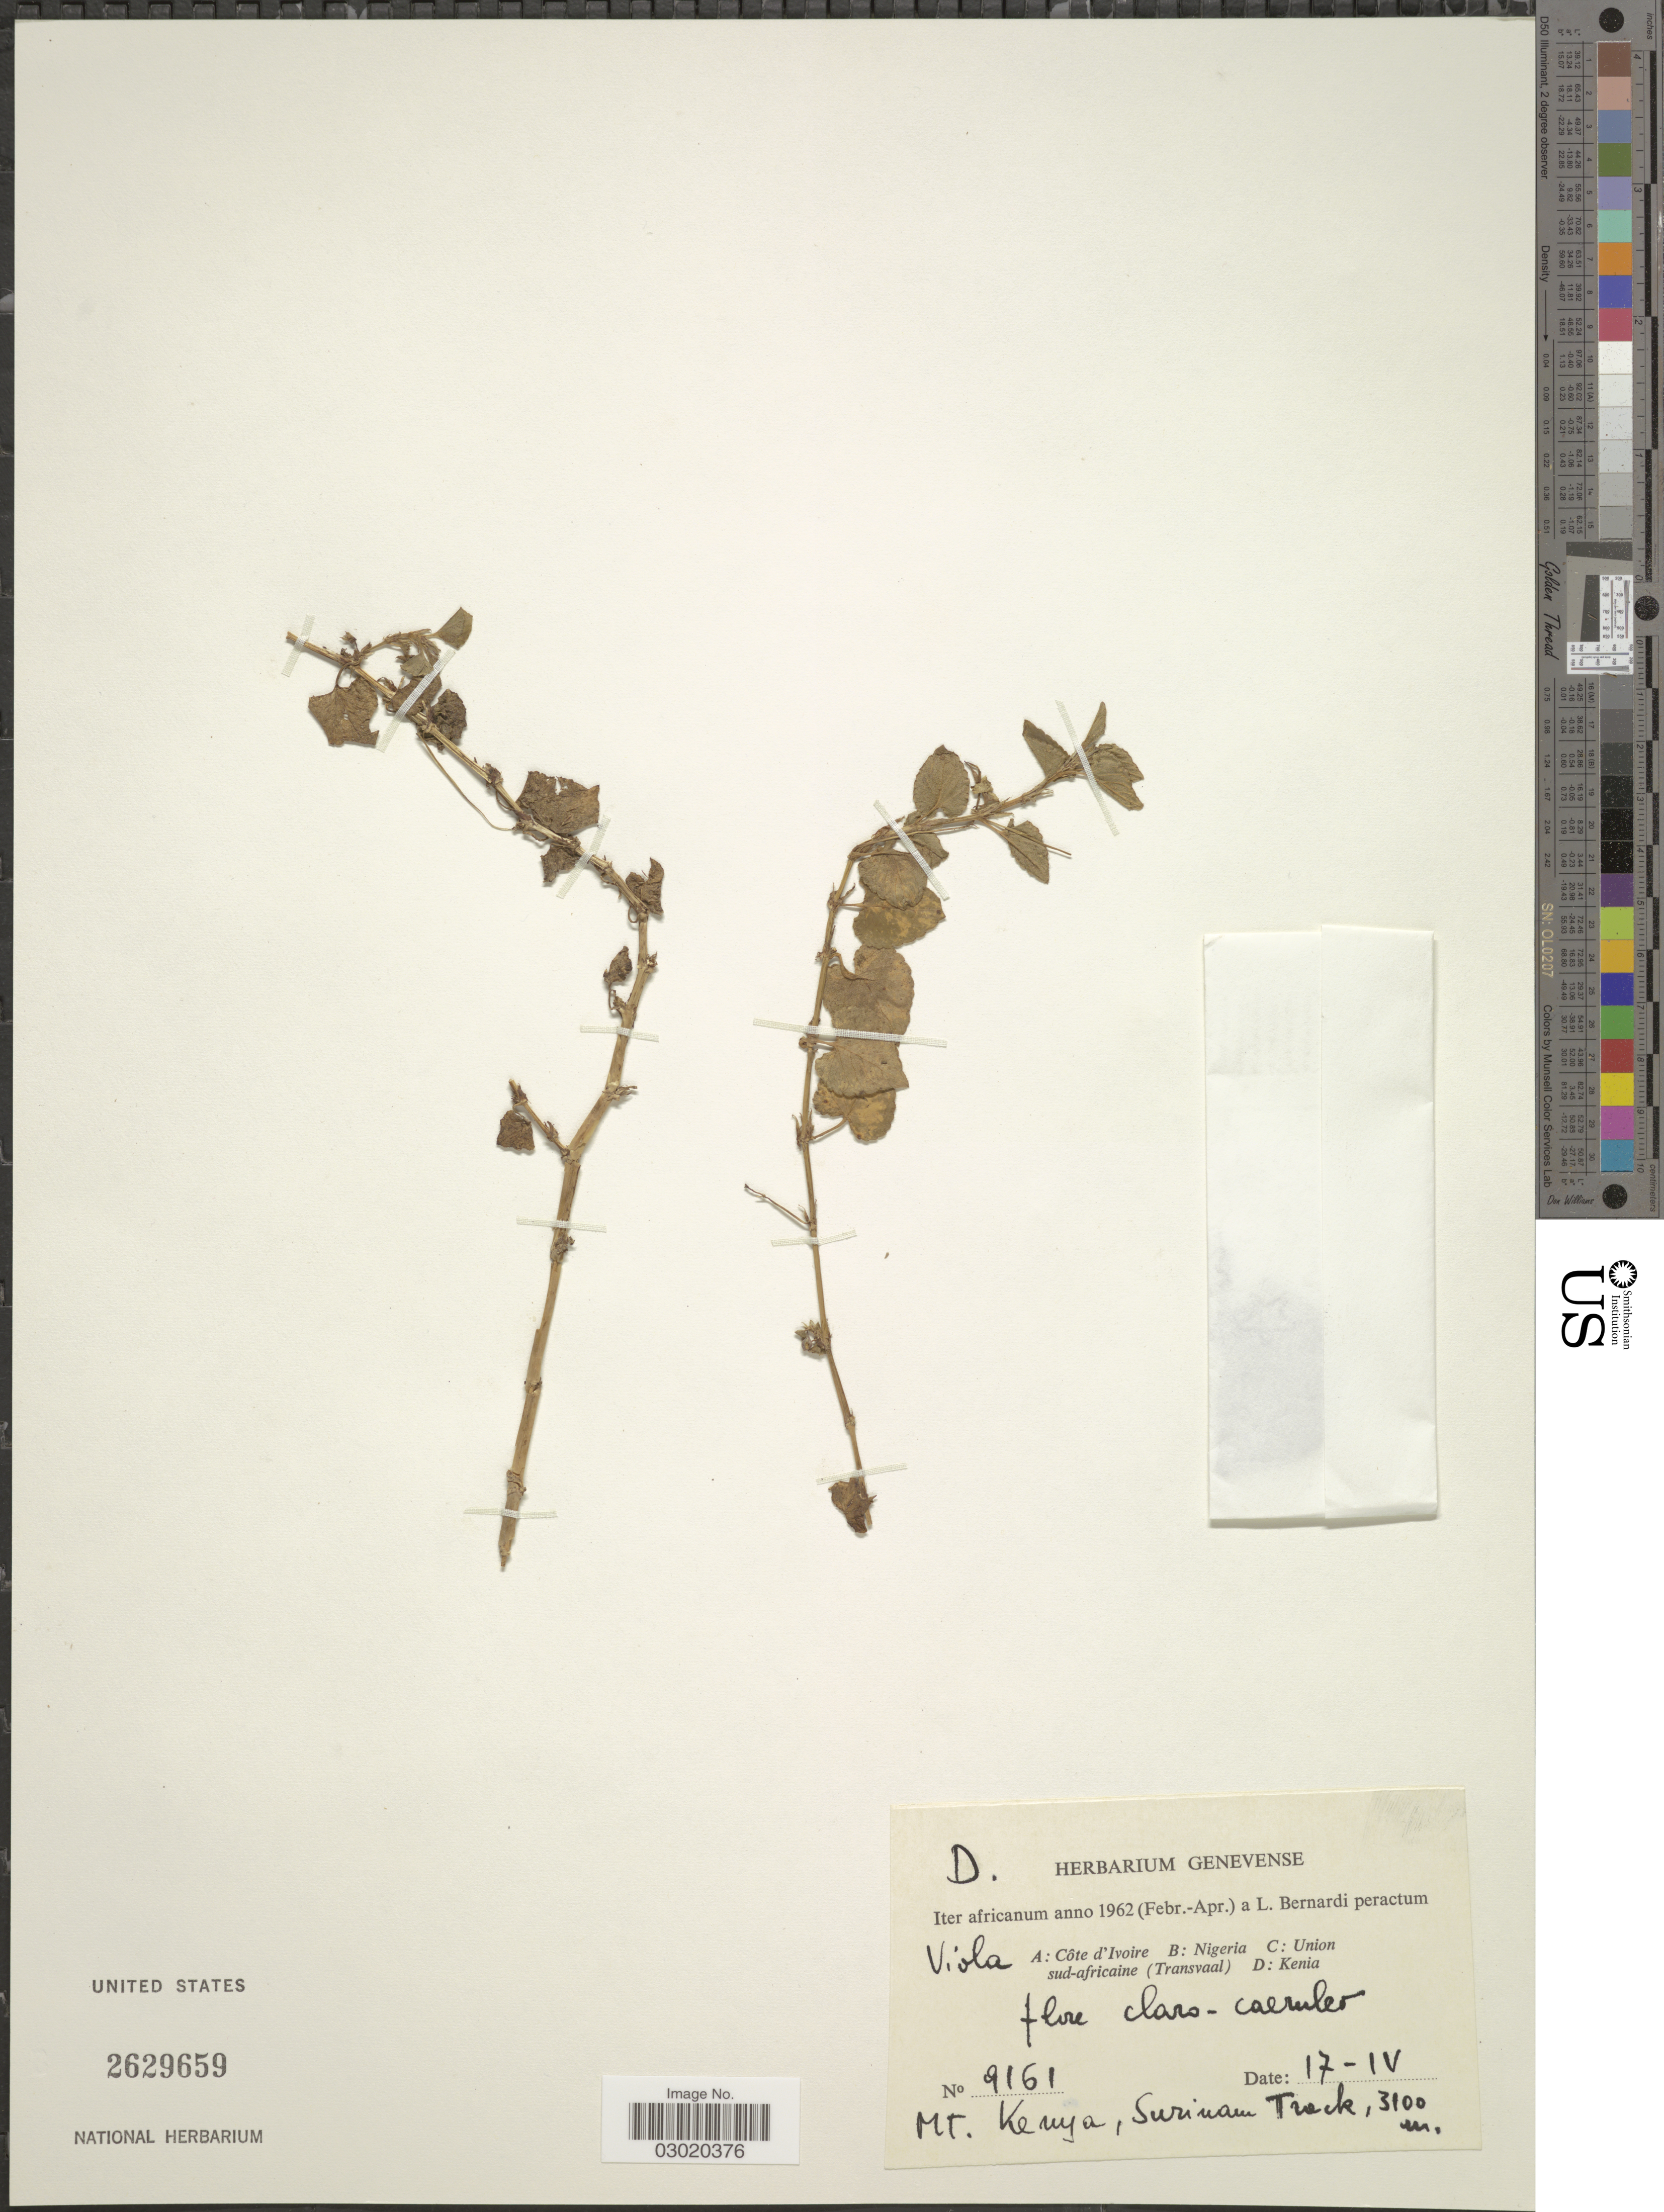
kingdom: Plantae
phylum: Tracheophyta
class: Magnoliopsida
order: Malpighiales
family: Violaceae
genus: Viola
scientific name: Viola sp.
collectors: L. Bernardi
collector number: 9161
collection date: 1962-04-17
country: Kenya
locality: Mt. Kenya, Surinam Track. [interpreted]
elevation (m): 3100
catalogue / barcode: US 2629659